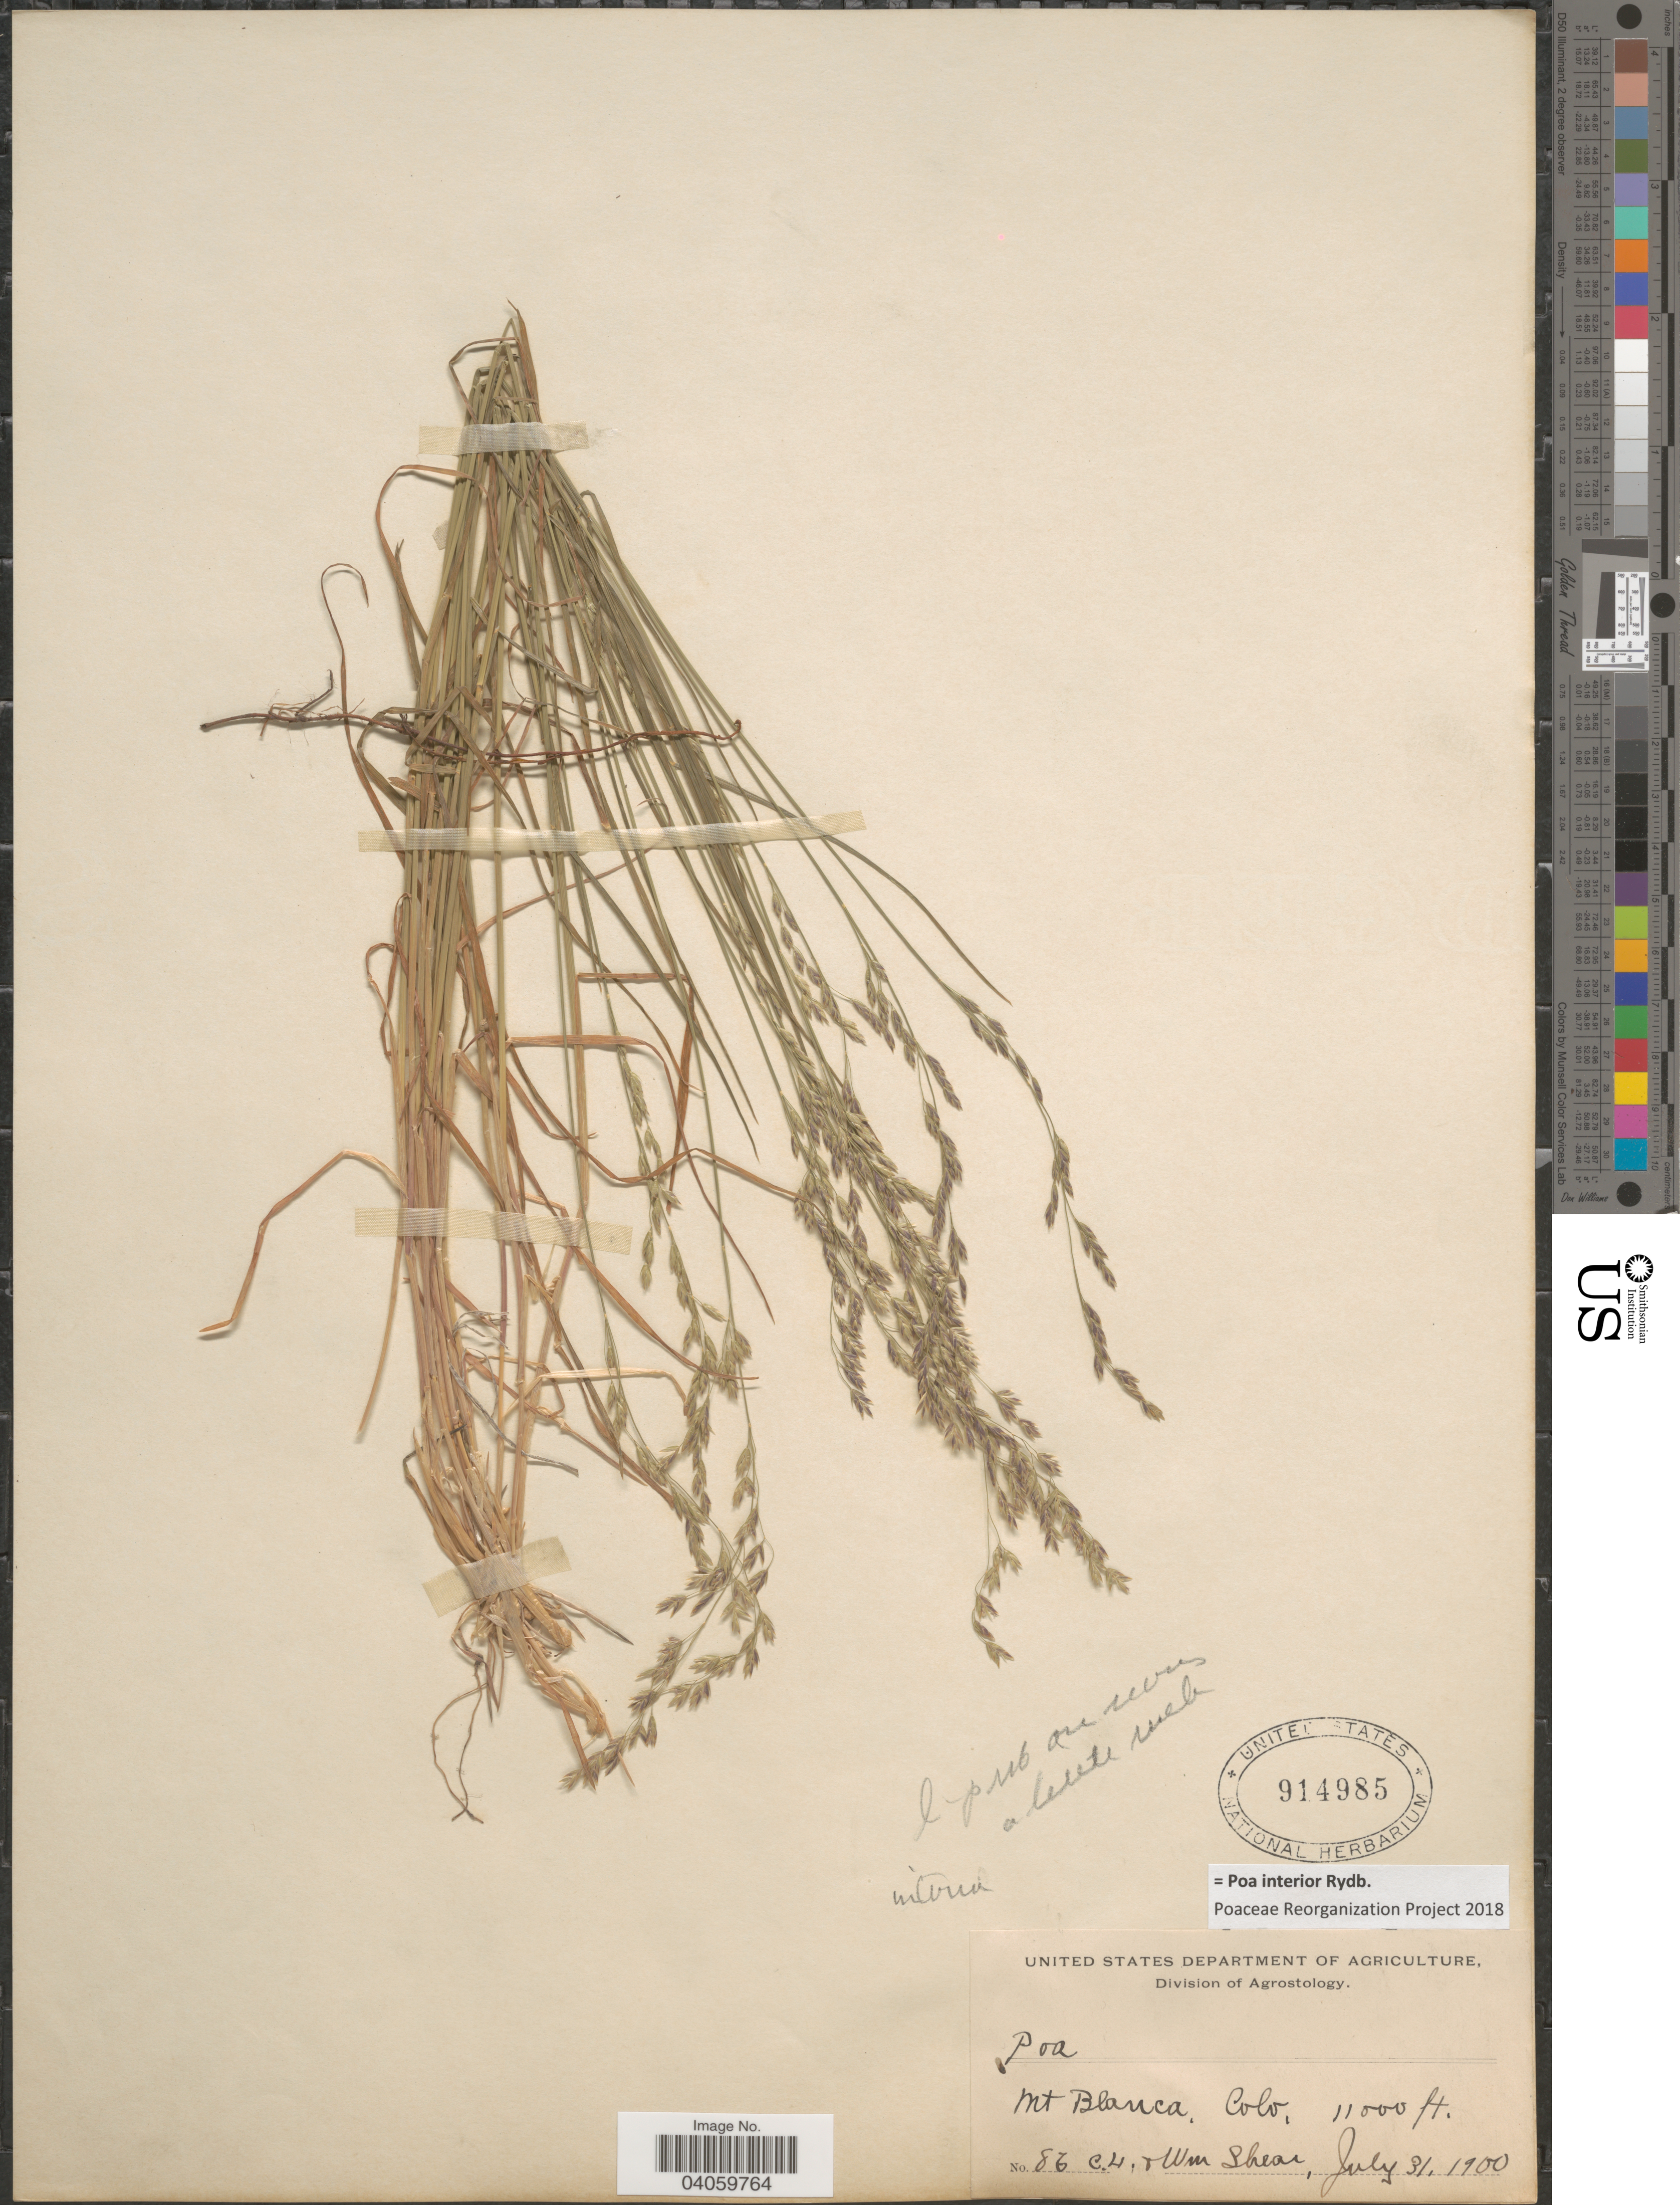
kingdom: Plantae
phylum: Tracheophyta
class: Liliopsida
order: Poales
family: Poaceae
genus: Poa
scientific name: Poa interior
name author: Rydb.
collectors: C. L. Shear & W. Shear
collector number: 86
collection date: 1900-07-31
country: United States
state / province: Colorado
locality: Mt. Blanca.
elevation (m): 3353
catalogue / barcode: US 914985